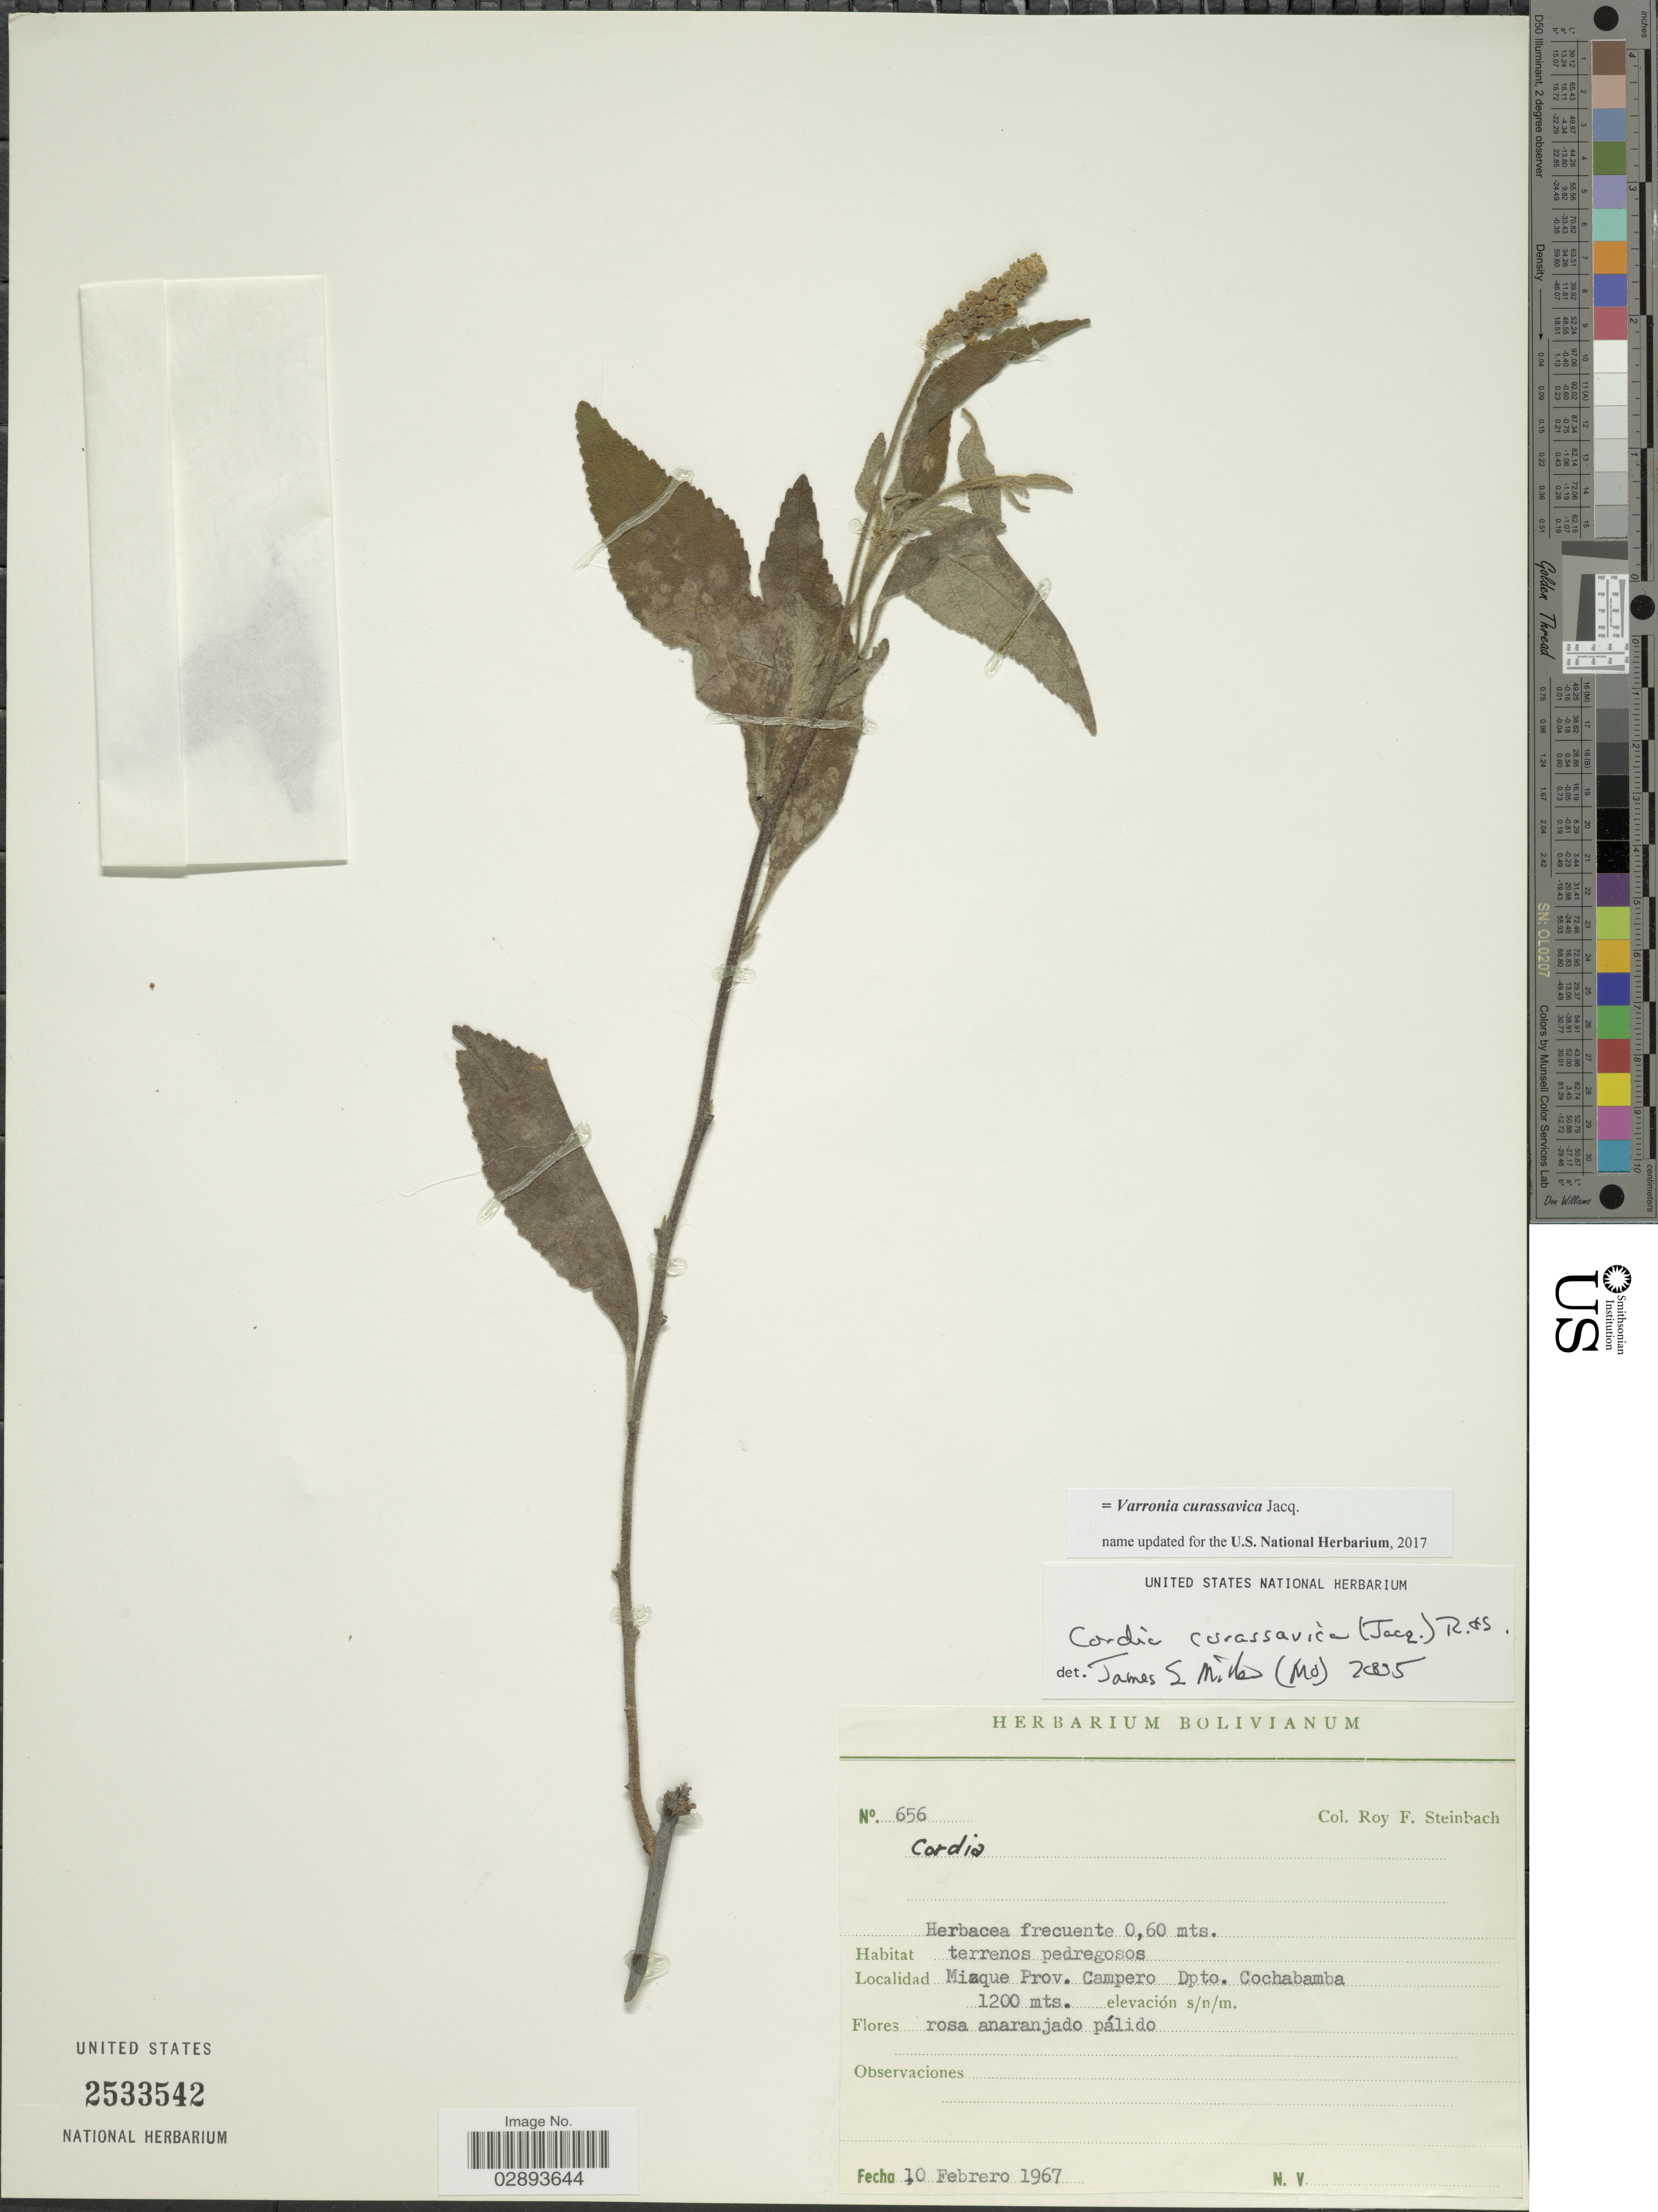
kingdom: Plantae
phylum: Tracheophyta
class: Magnoliopsida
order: Boraginales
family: Cordiaceae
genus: Varronia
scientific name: Varronia curassavica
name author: Jacq.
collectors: R. F. Steinbach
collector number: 656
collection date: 1967-02-10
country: Bolivia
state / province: Cochabamba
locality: Mizque Prov. Campero, Dpto. Cochabamba.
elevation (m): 1200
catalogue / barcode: US 2533542